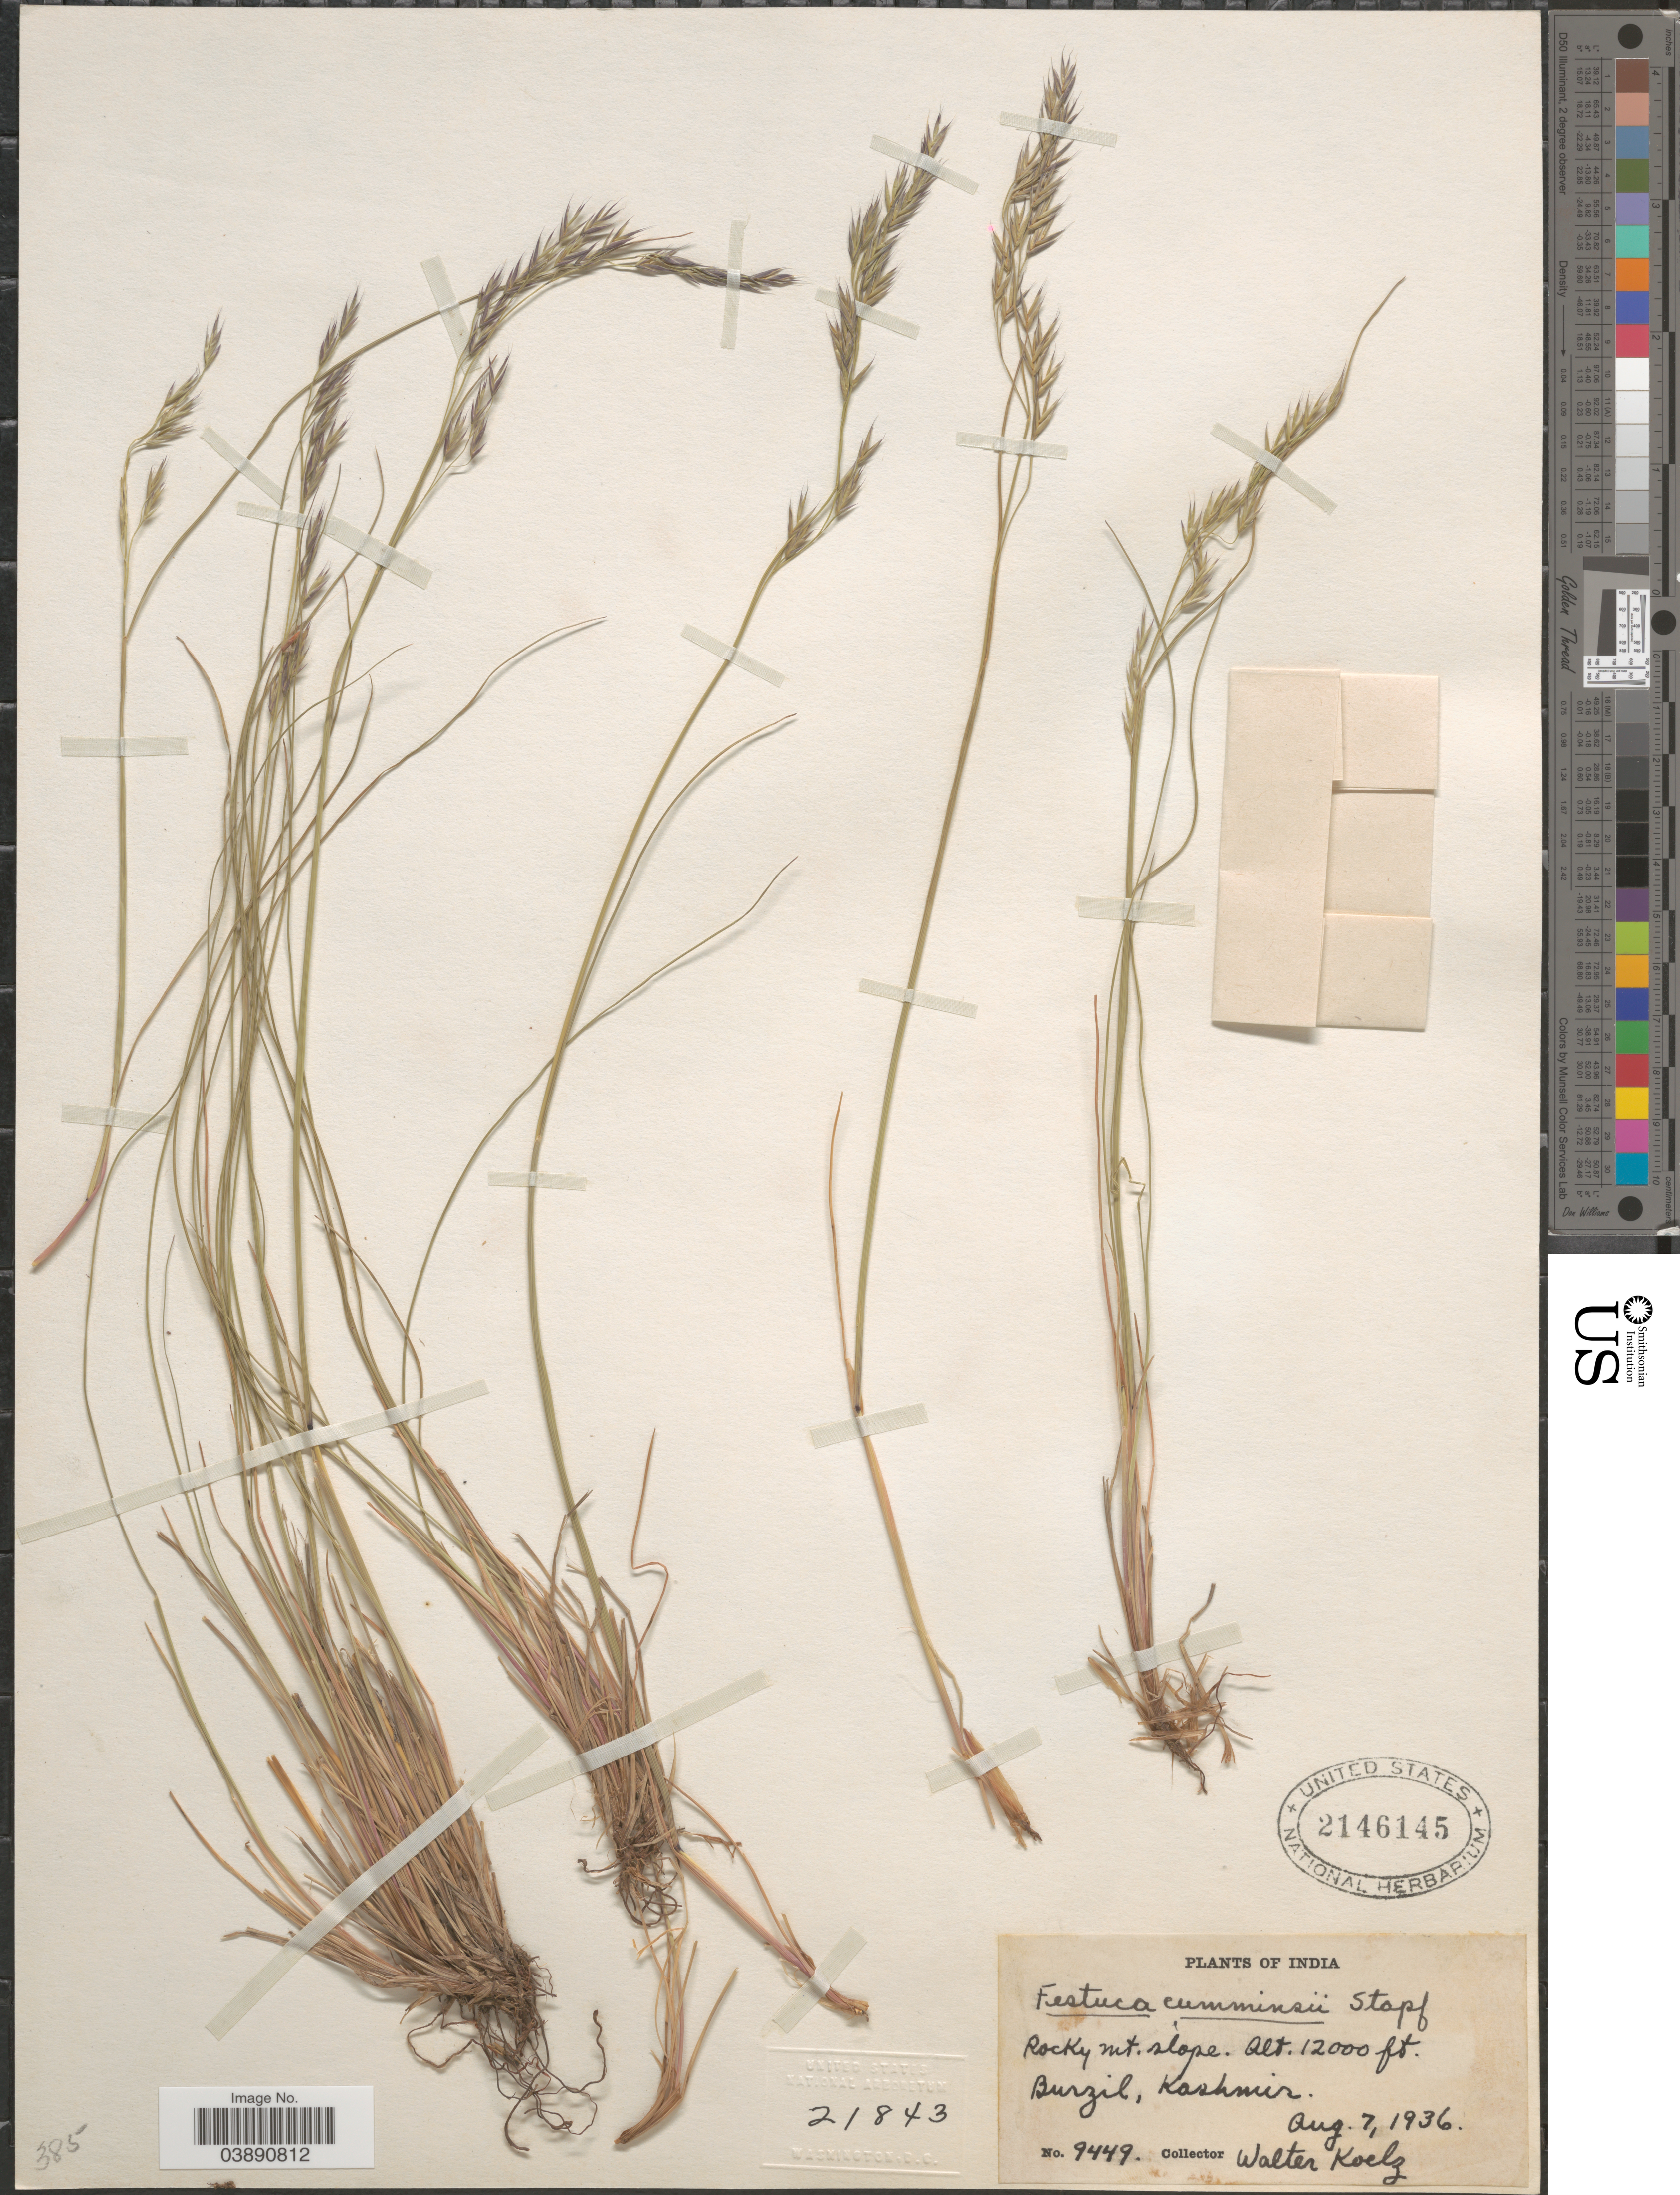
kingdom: Plantae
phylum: Tracheophyta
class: Liliopsida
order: Poales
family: Poaceae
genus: Festuca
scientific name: Festuca cumminsii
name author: Stapf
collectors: W. N. Koelz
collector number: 9449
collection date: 1936-08-07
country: India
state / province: Jammu and Kashmir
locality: Rocky mt. slope. Burzil, Kashmir.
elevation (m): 3658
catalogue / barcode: US 2146145